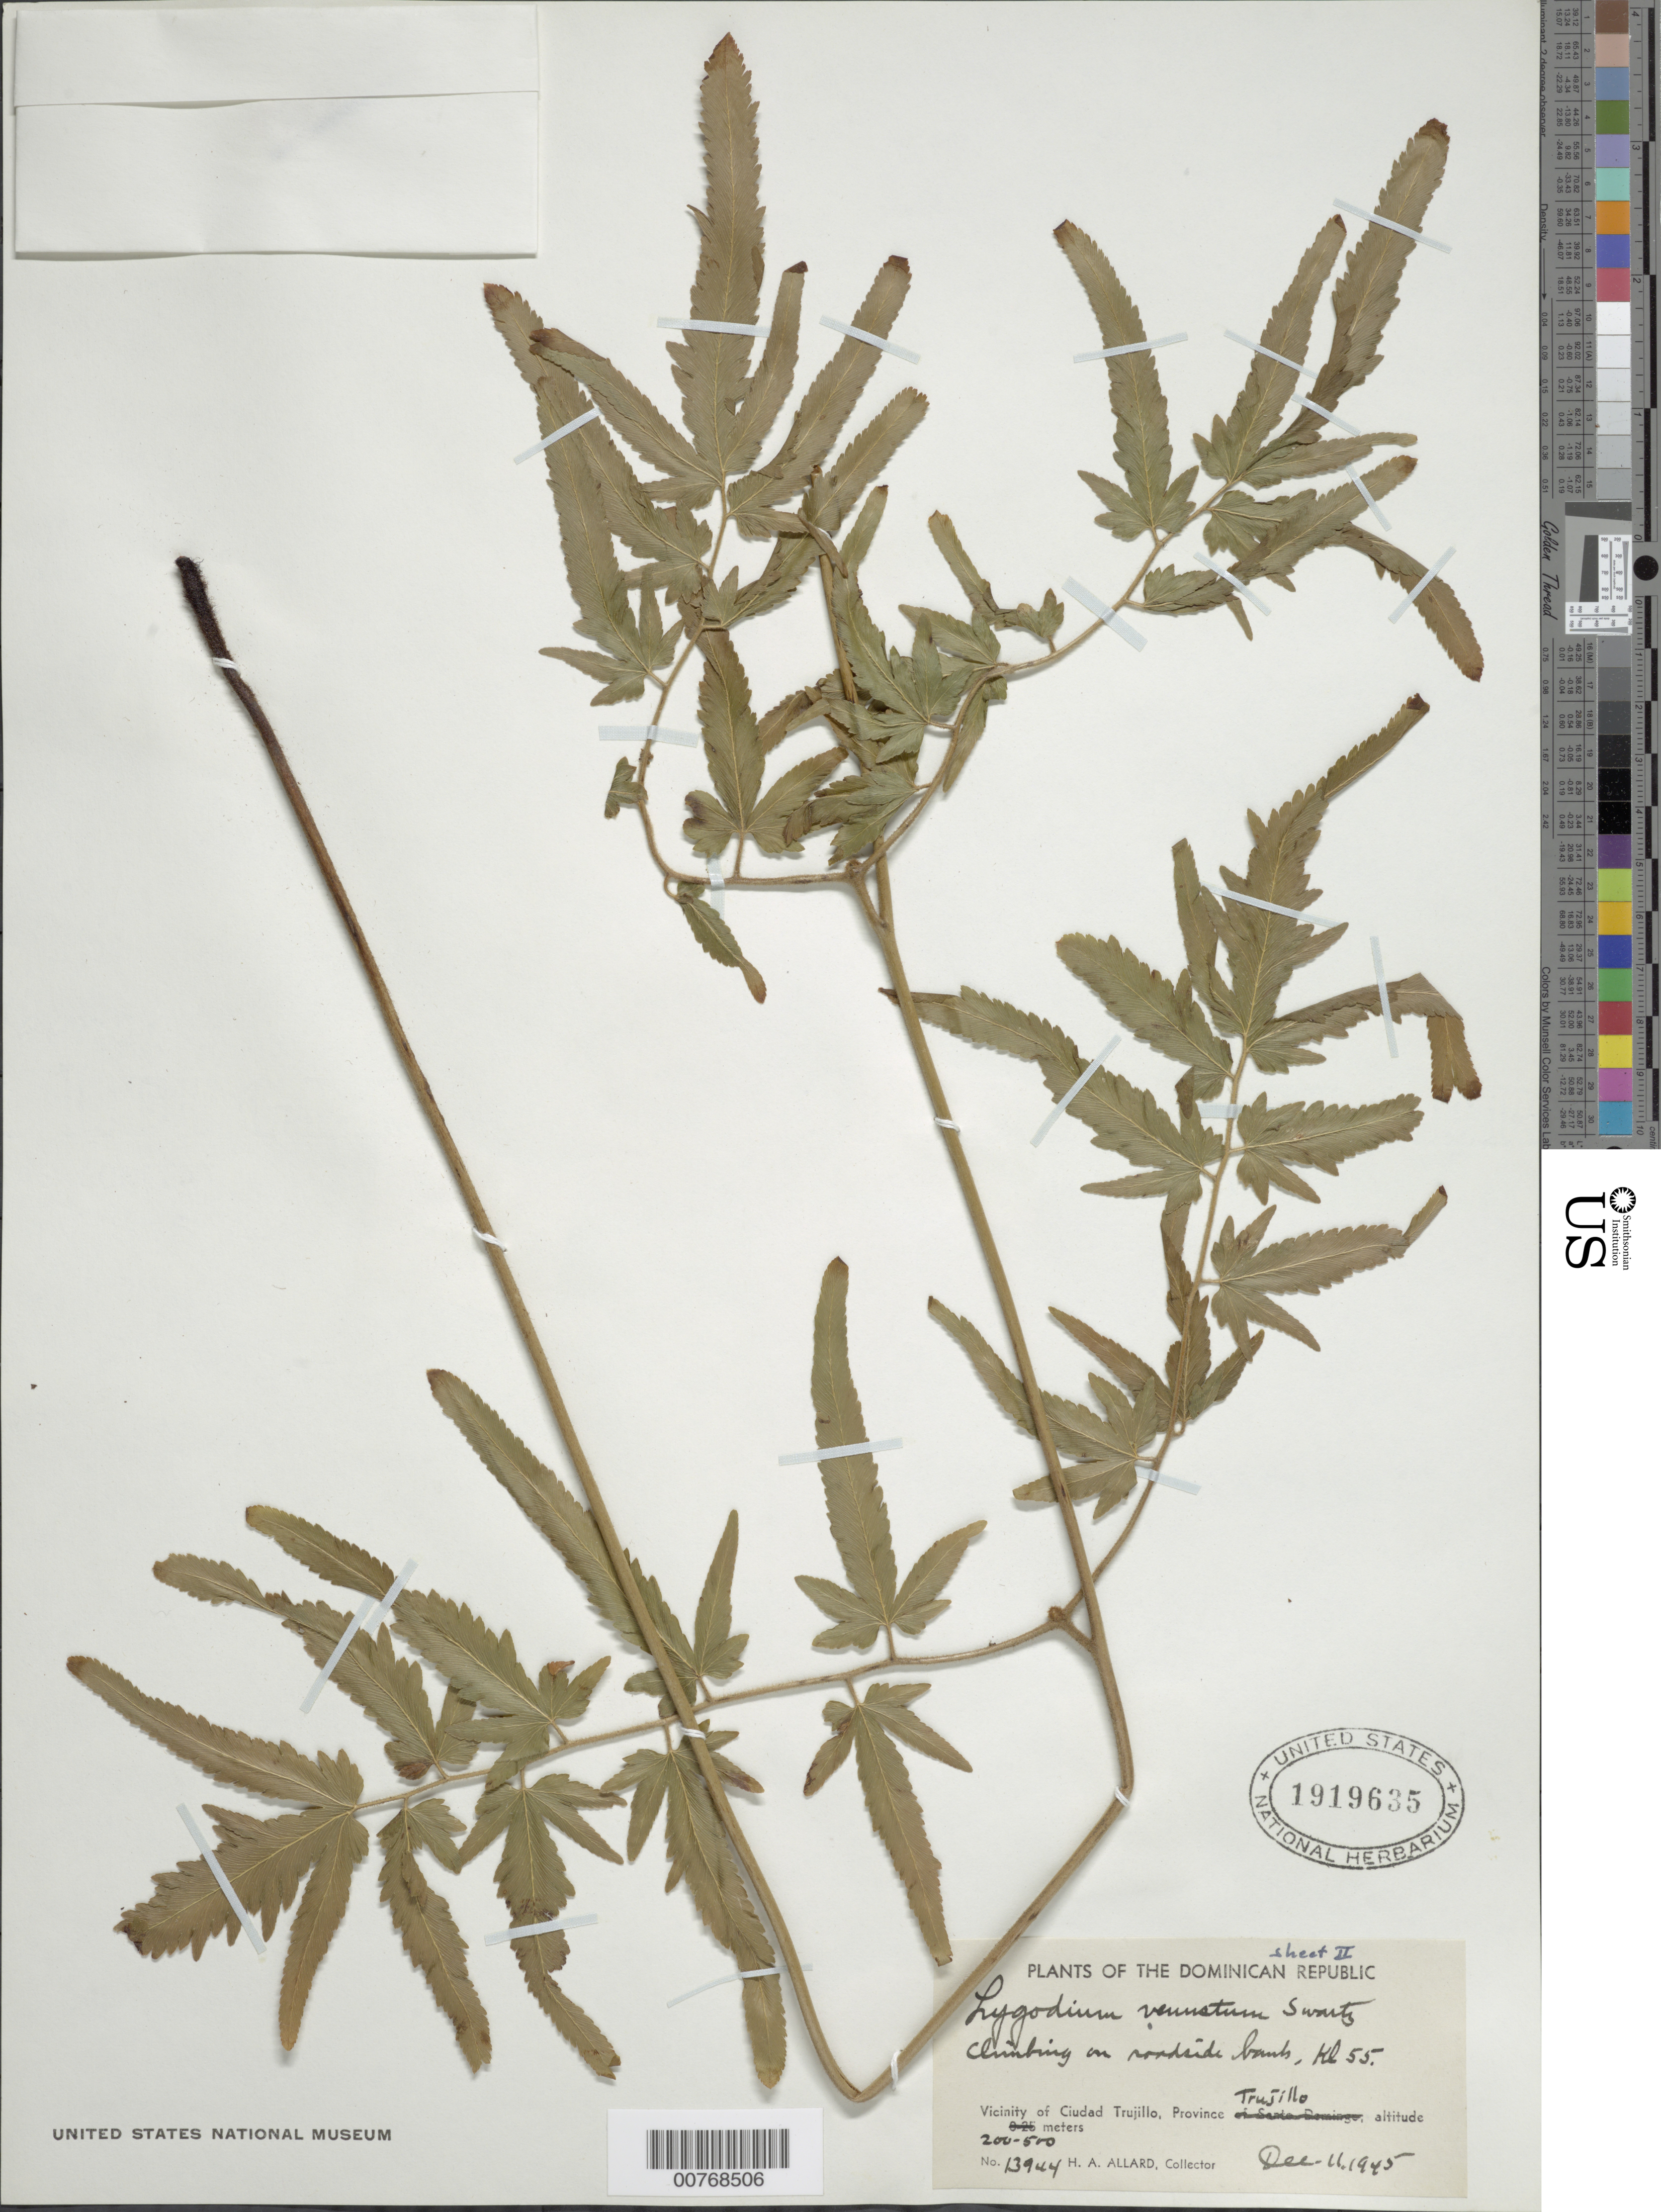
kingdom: Plantae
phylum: Tracheophyta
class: Polypodiopsida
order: Schizaeales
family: Lygodiaceae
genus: Lygodium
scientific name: Lygodium venustum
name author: Sw.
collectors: H. A. Allard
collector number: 13944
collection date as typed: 11 Dec 1945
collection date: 1945-12-11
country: Dominican Republic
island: Hispaniola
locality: Vicinity of Ciudad Trujillo, Province Trujillo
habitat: On roadside bank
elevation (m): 200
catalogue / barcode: US 1919635